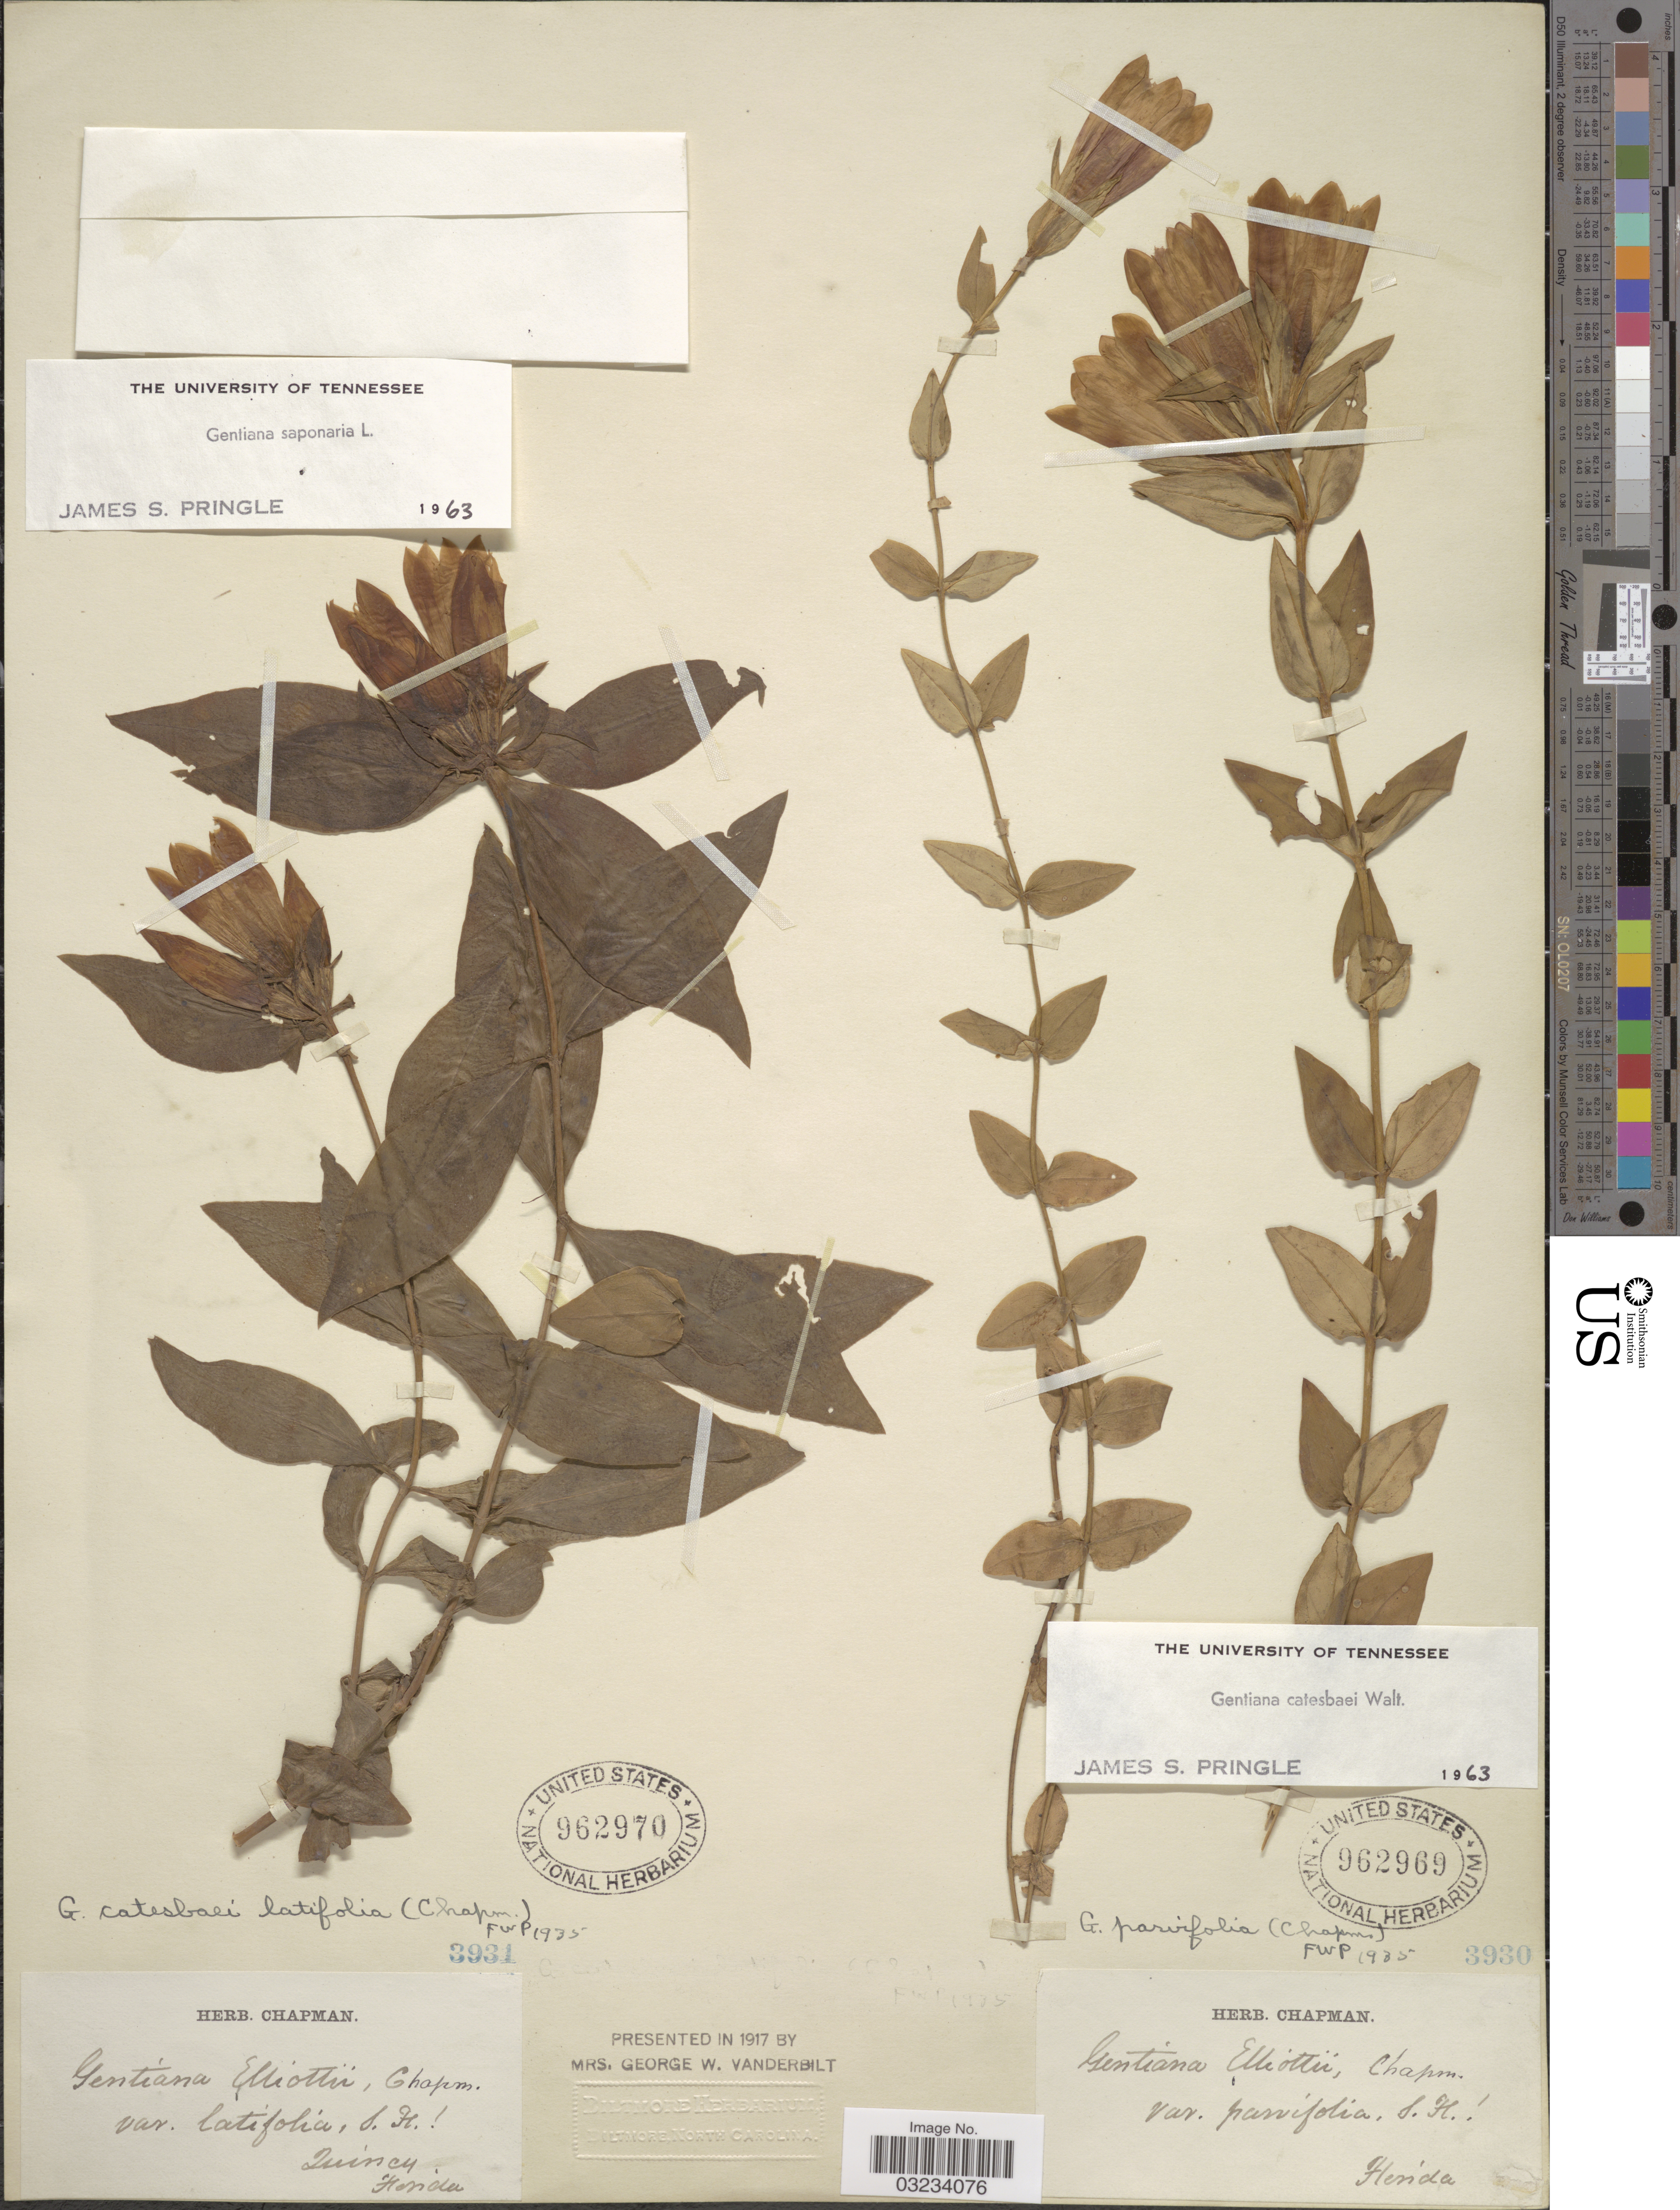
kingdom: Plantae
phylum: Tracheophyta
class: Magnoliopsida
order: Gentianales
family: Gentianaceae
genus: Gentiana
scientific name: Gentiana catesbaei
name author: Walter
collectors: ex herb. Chapman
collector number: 3930?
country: United States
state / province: Florida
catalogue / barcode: US 962969-2